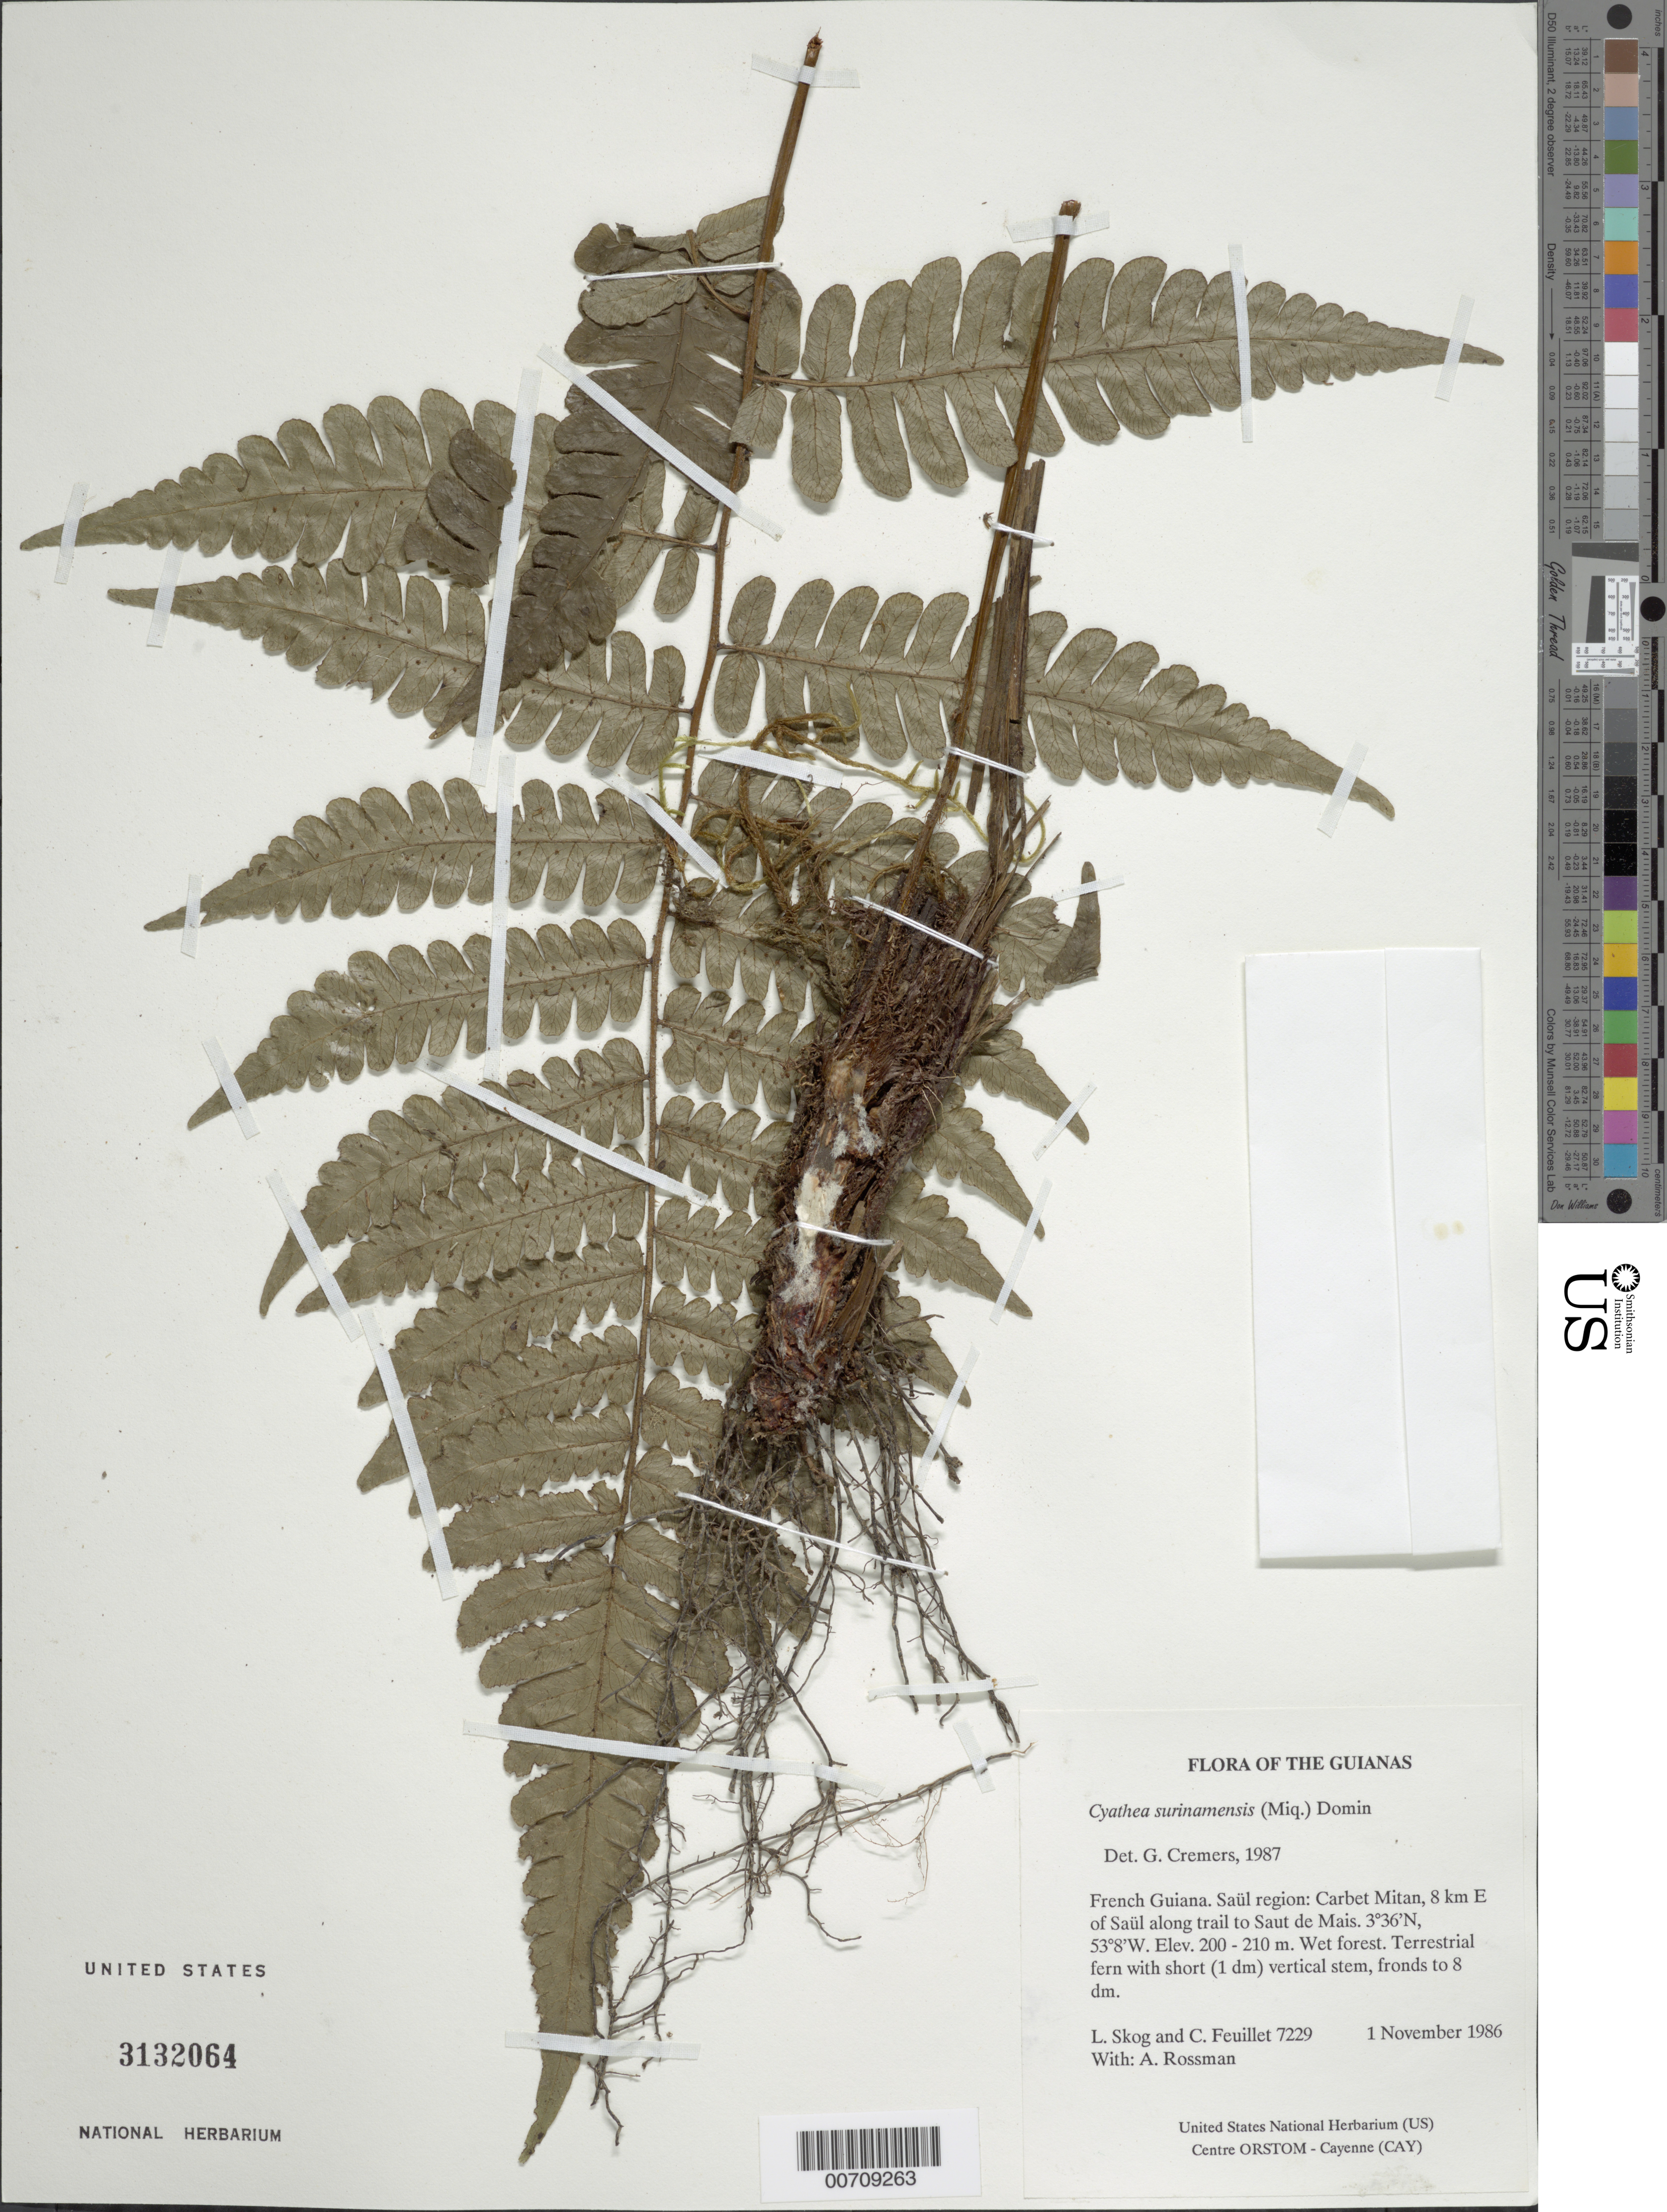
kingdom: Plantae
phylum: Tracheophyta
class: Polypodiopsida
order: Cyatheales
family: Cyatheaceae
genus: Cyathea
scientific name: Cyathea surinamensis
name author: (Miq.) Domin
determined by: Cremers, Georges A.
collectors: L. E. Skog, C. Feuillet & A. Rossman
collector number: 7229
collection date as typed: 1 November 1986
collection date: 1986-11-01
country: French Guiana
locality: Carbet Mitan, 8 km E of Saül along trail to Saut de Mais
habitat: Wet forest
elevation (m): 200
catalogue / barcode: US 3132064